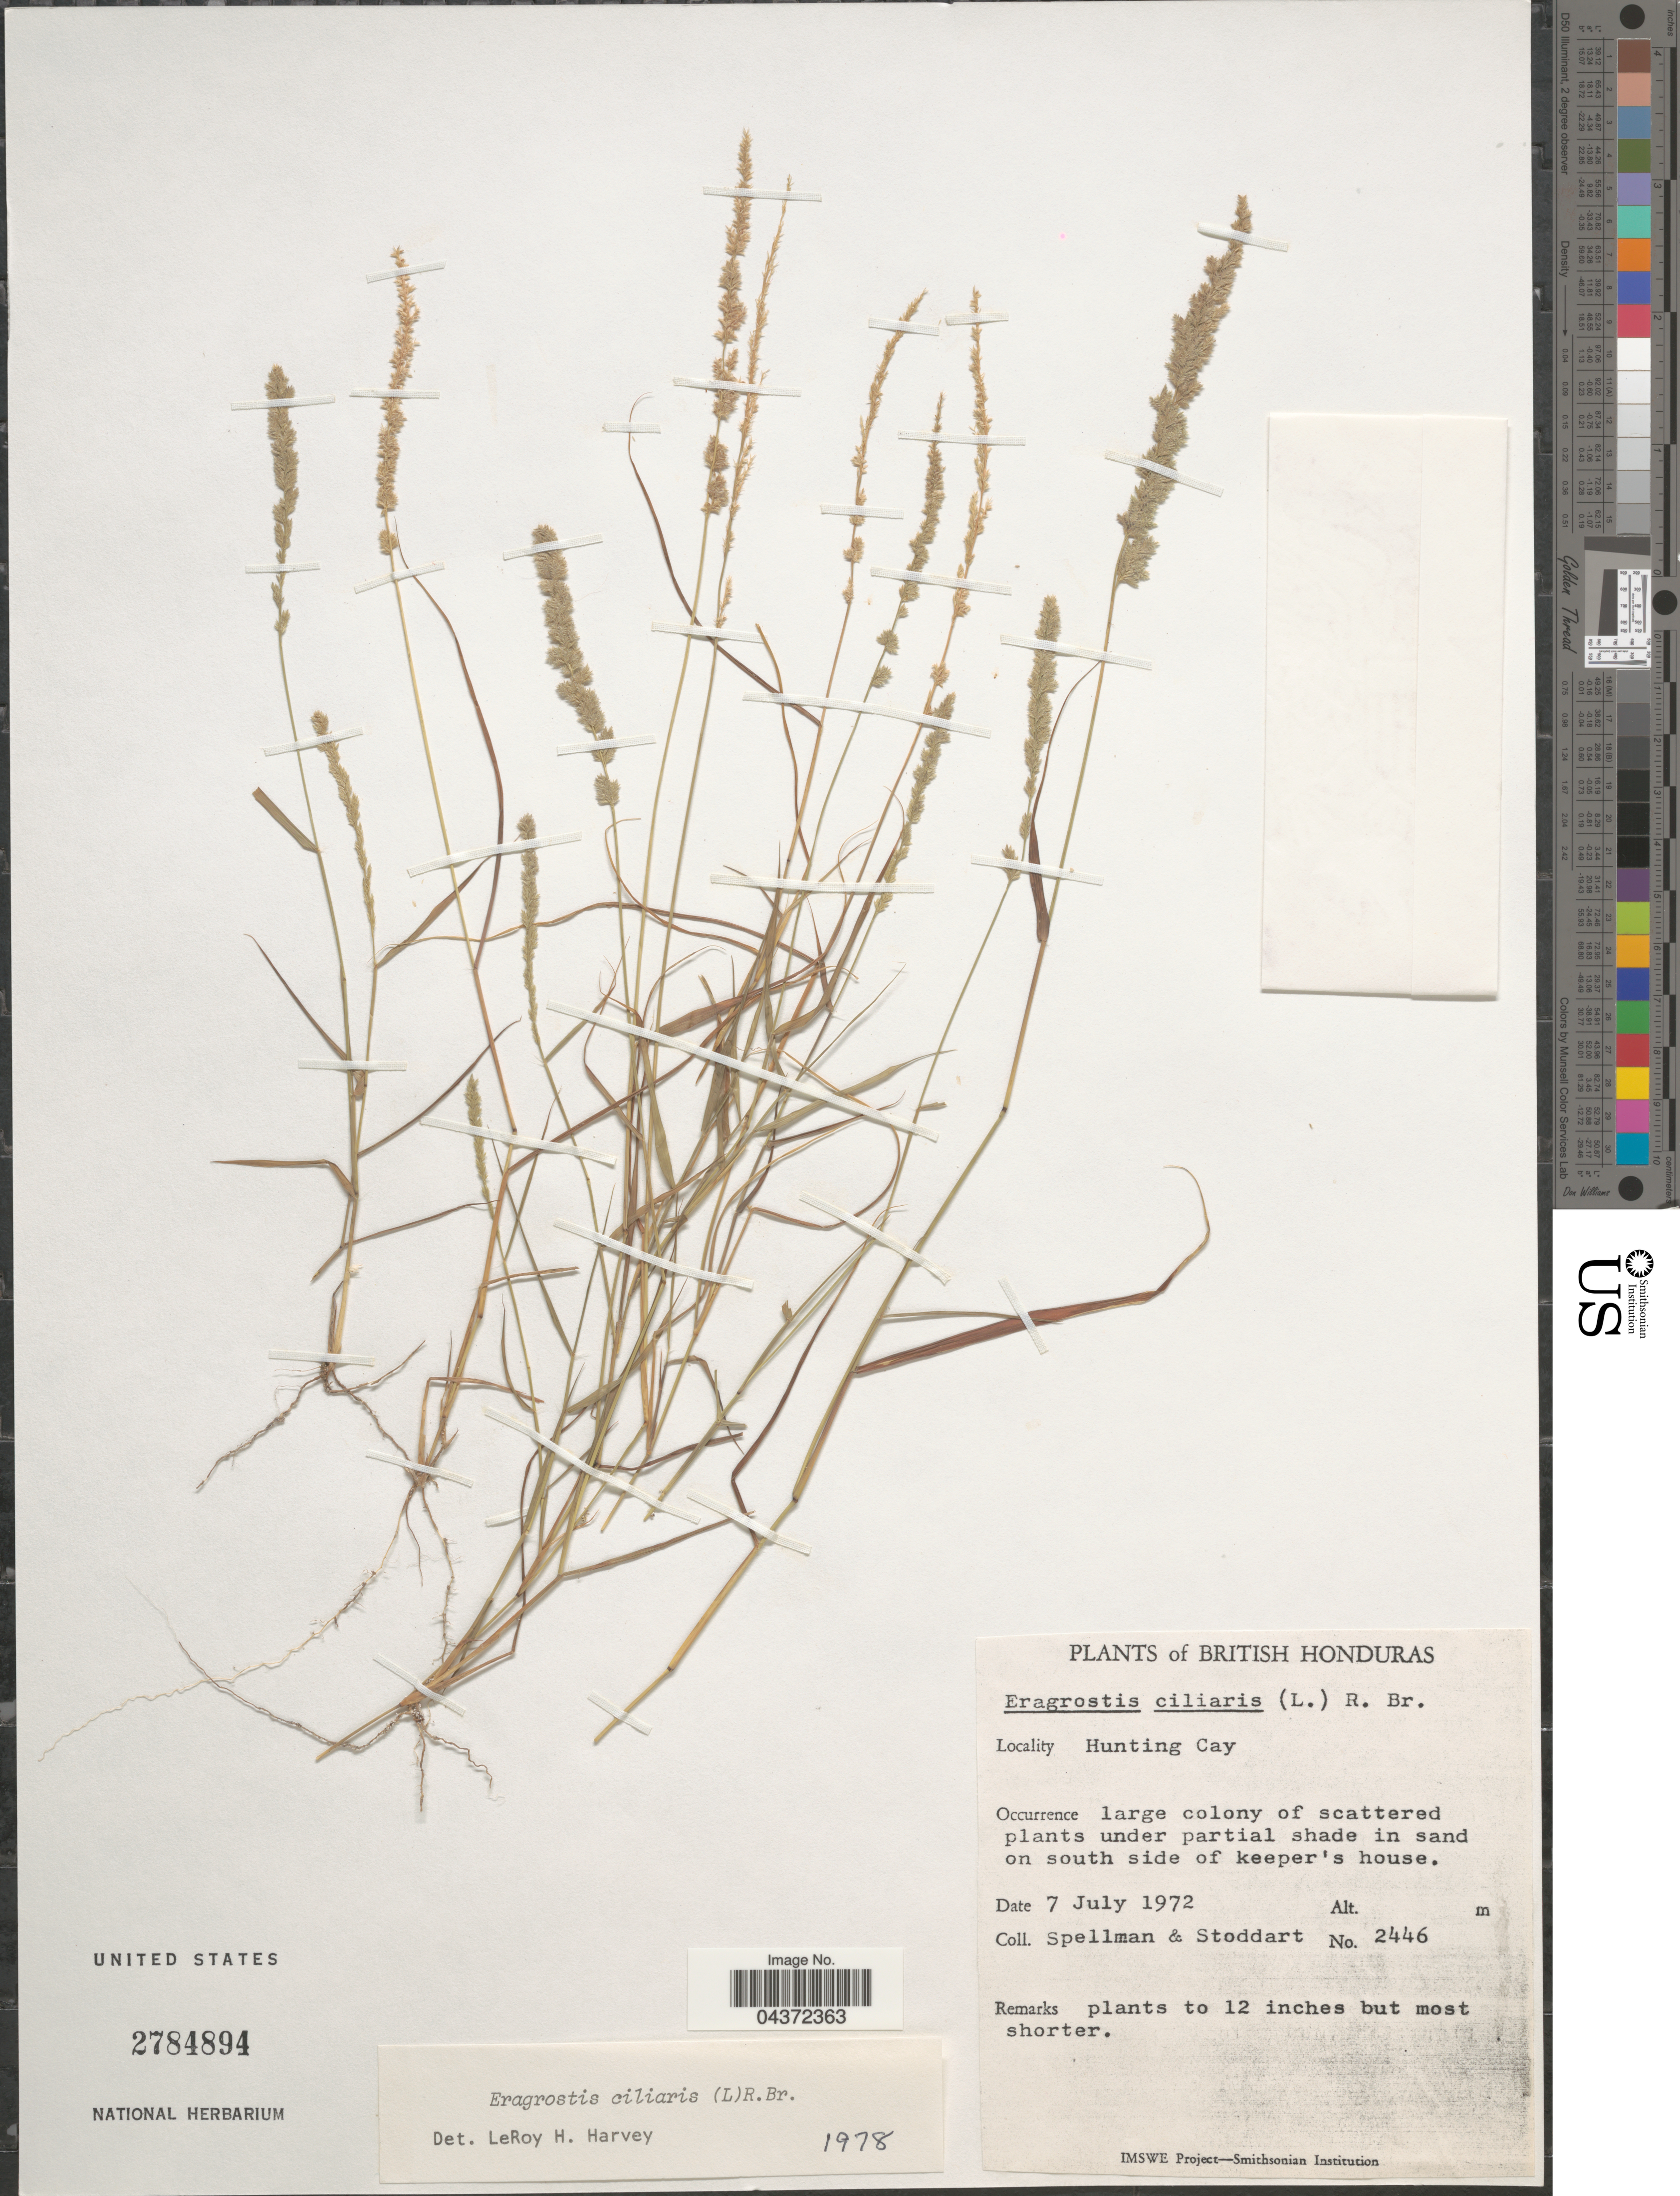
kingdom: Plantae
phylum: Tracheophyta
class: Liliopsida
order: Poales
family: Poaceae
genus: Eragrostis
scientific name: Eragrostis ciliaris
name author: (L.) R. Br.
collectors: Spellman, -- & -. Stoddart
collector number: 2446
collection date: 1972-07-07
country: Belize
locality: British Honduras. Hunting Cay. Large colony of scatterd plants under partial shade in sand on south side of keeper's house.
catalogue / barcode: US 2784894